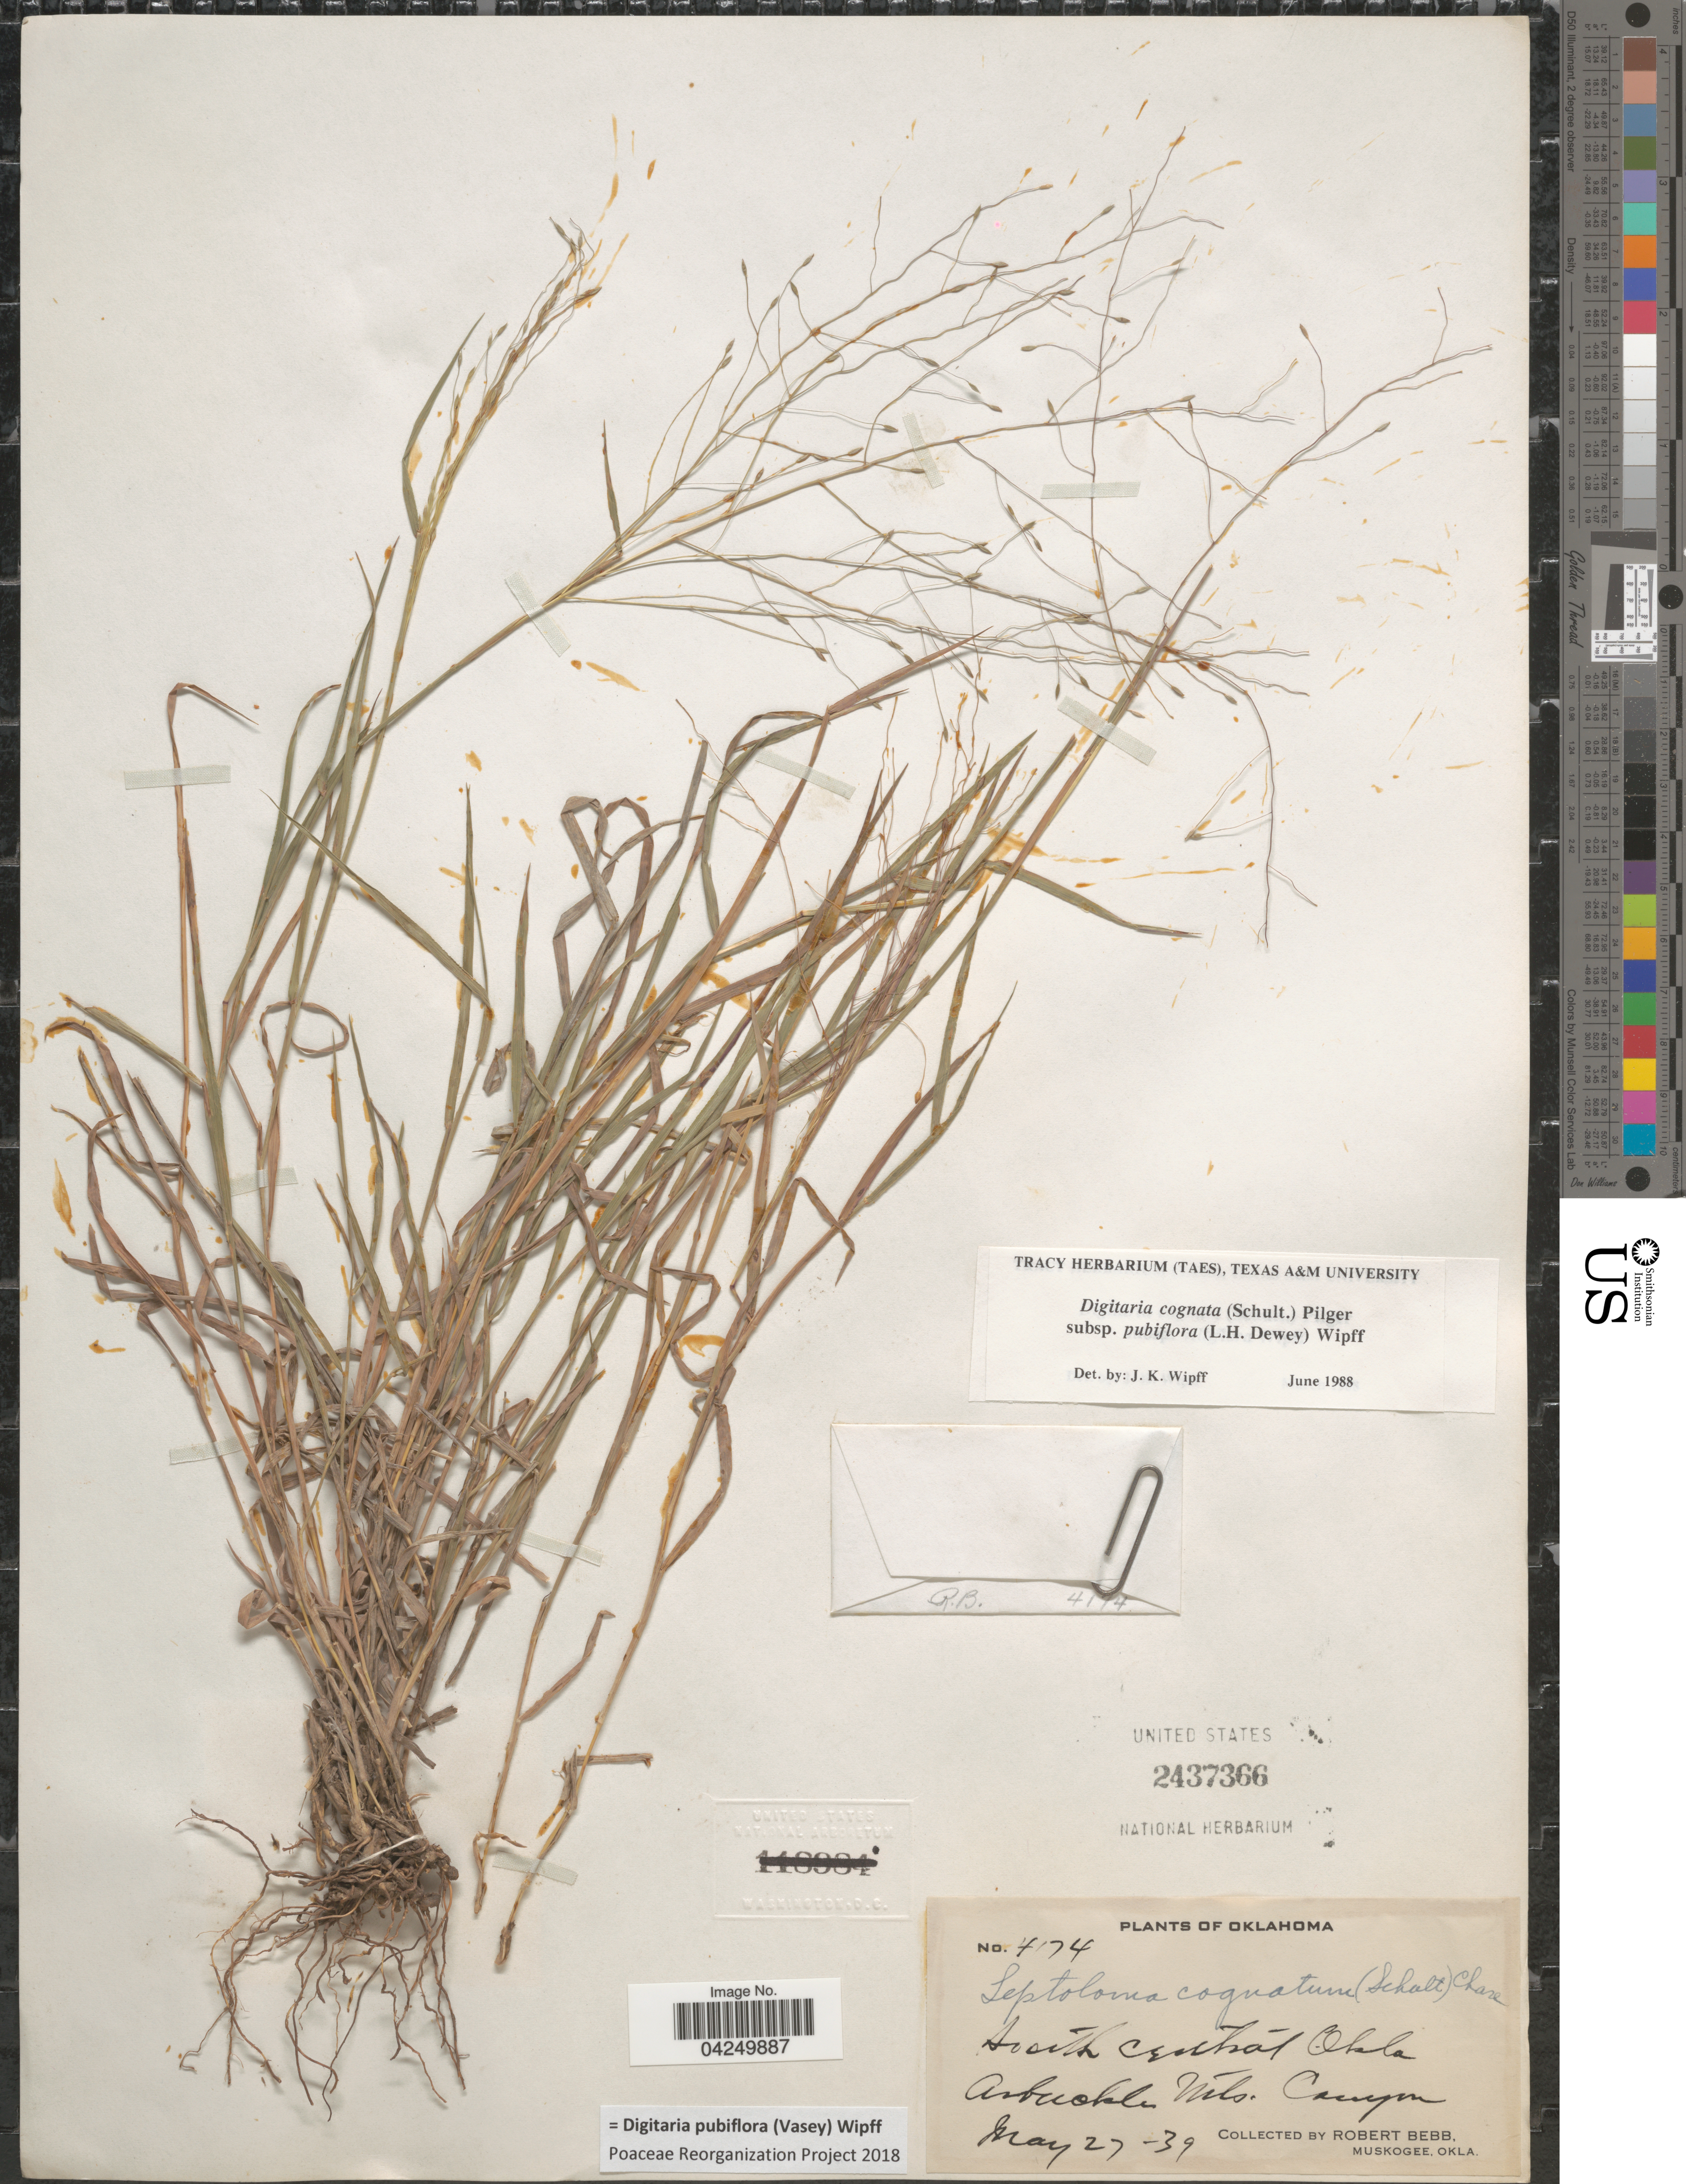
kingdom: Plantae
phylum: Tracheophyta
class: Liliopsida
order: Poales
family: Poaceae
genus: Digitaria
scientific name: Digitaria pubiflora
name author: (Vasey) Wipff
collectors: R. Bebb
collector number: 4174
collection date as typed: Transcribed d/m/y: 27/5/39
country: United States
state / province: Oklahoma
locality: South Central . Arbuckle Mts. Canyon.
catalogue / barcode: US 2437366